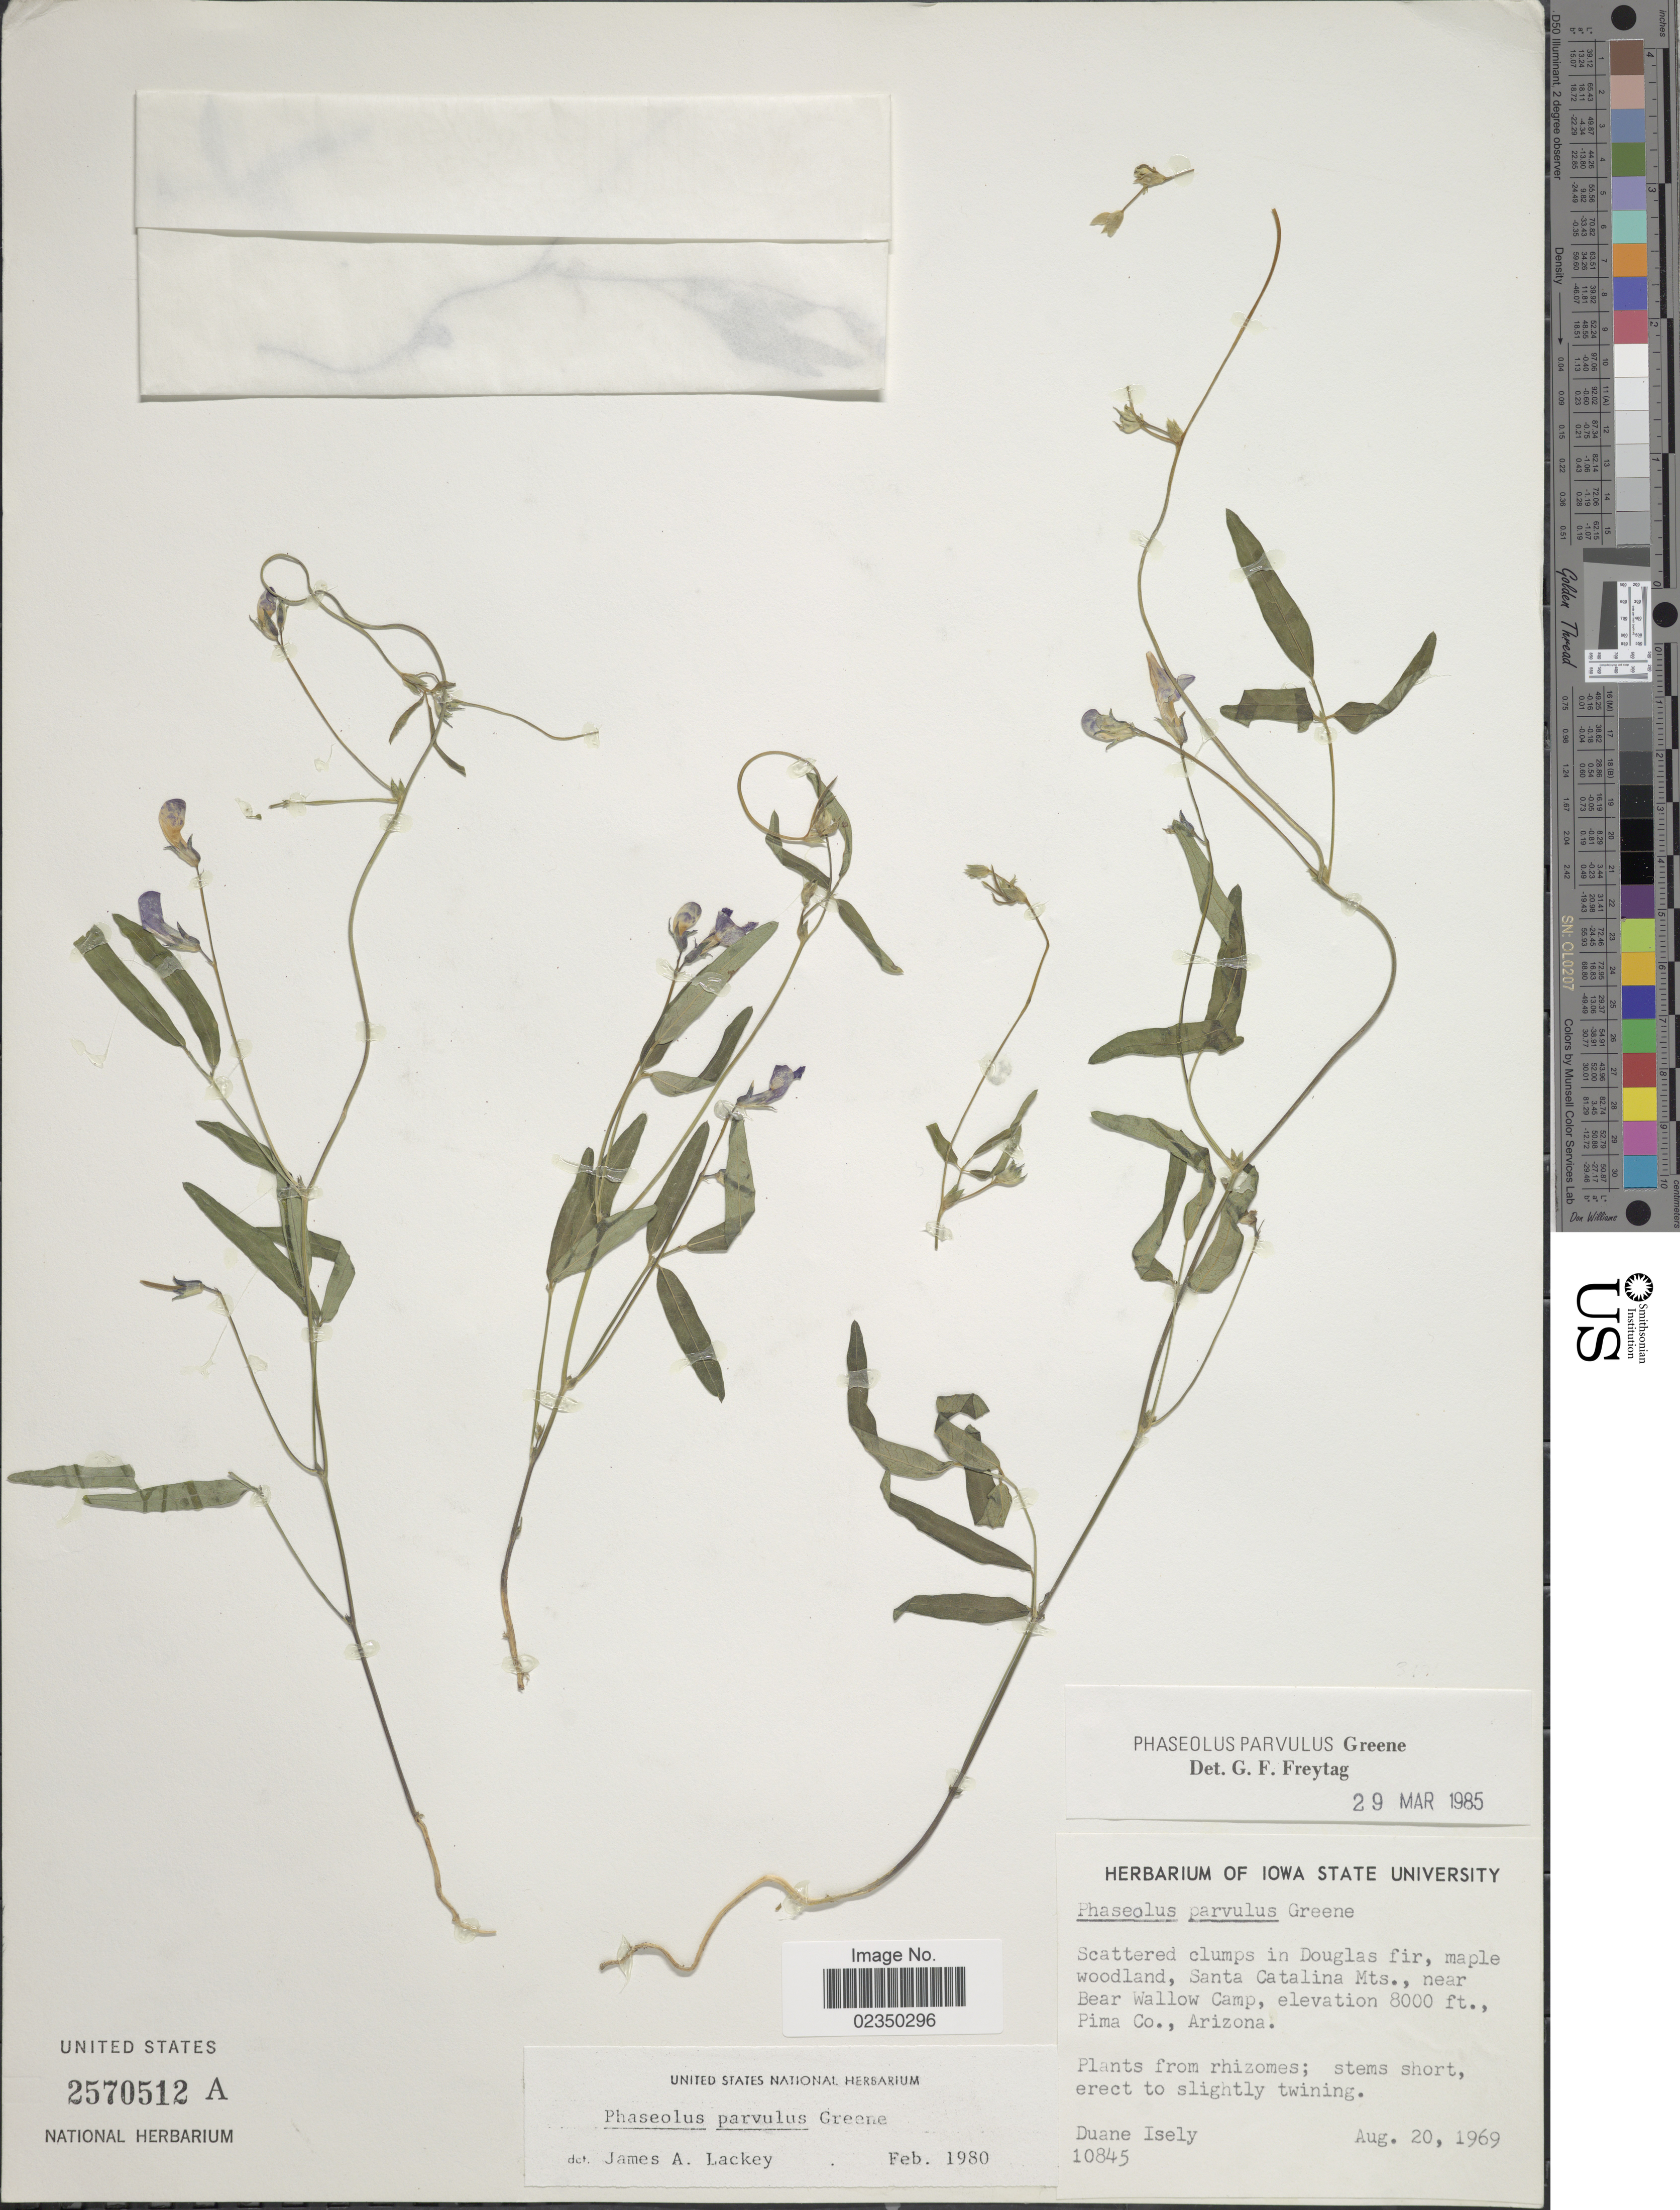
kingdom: Plantae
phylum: Tracheophyta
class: Magnoliopsida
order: Fabales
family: Fabaceae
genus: Phaseolus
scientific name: Phaseolus parvulus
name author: Greene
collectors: D. Isely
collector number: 10845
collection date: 1969-08-20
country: United States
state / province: Arizona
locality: Santa Catalina Mts, near Bear Wallow Camp, Pima Co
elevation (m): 2438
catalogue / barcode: US 2570512A